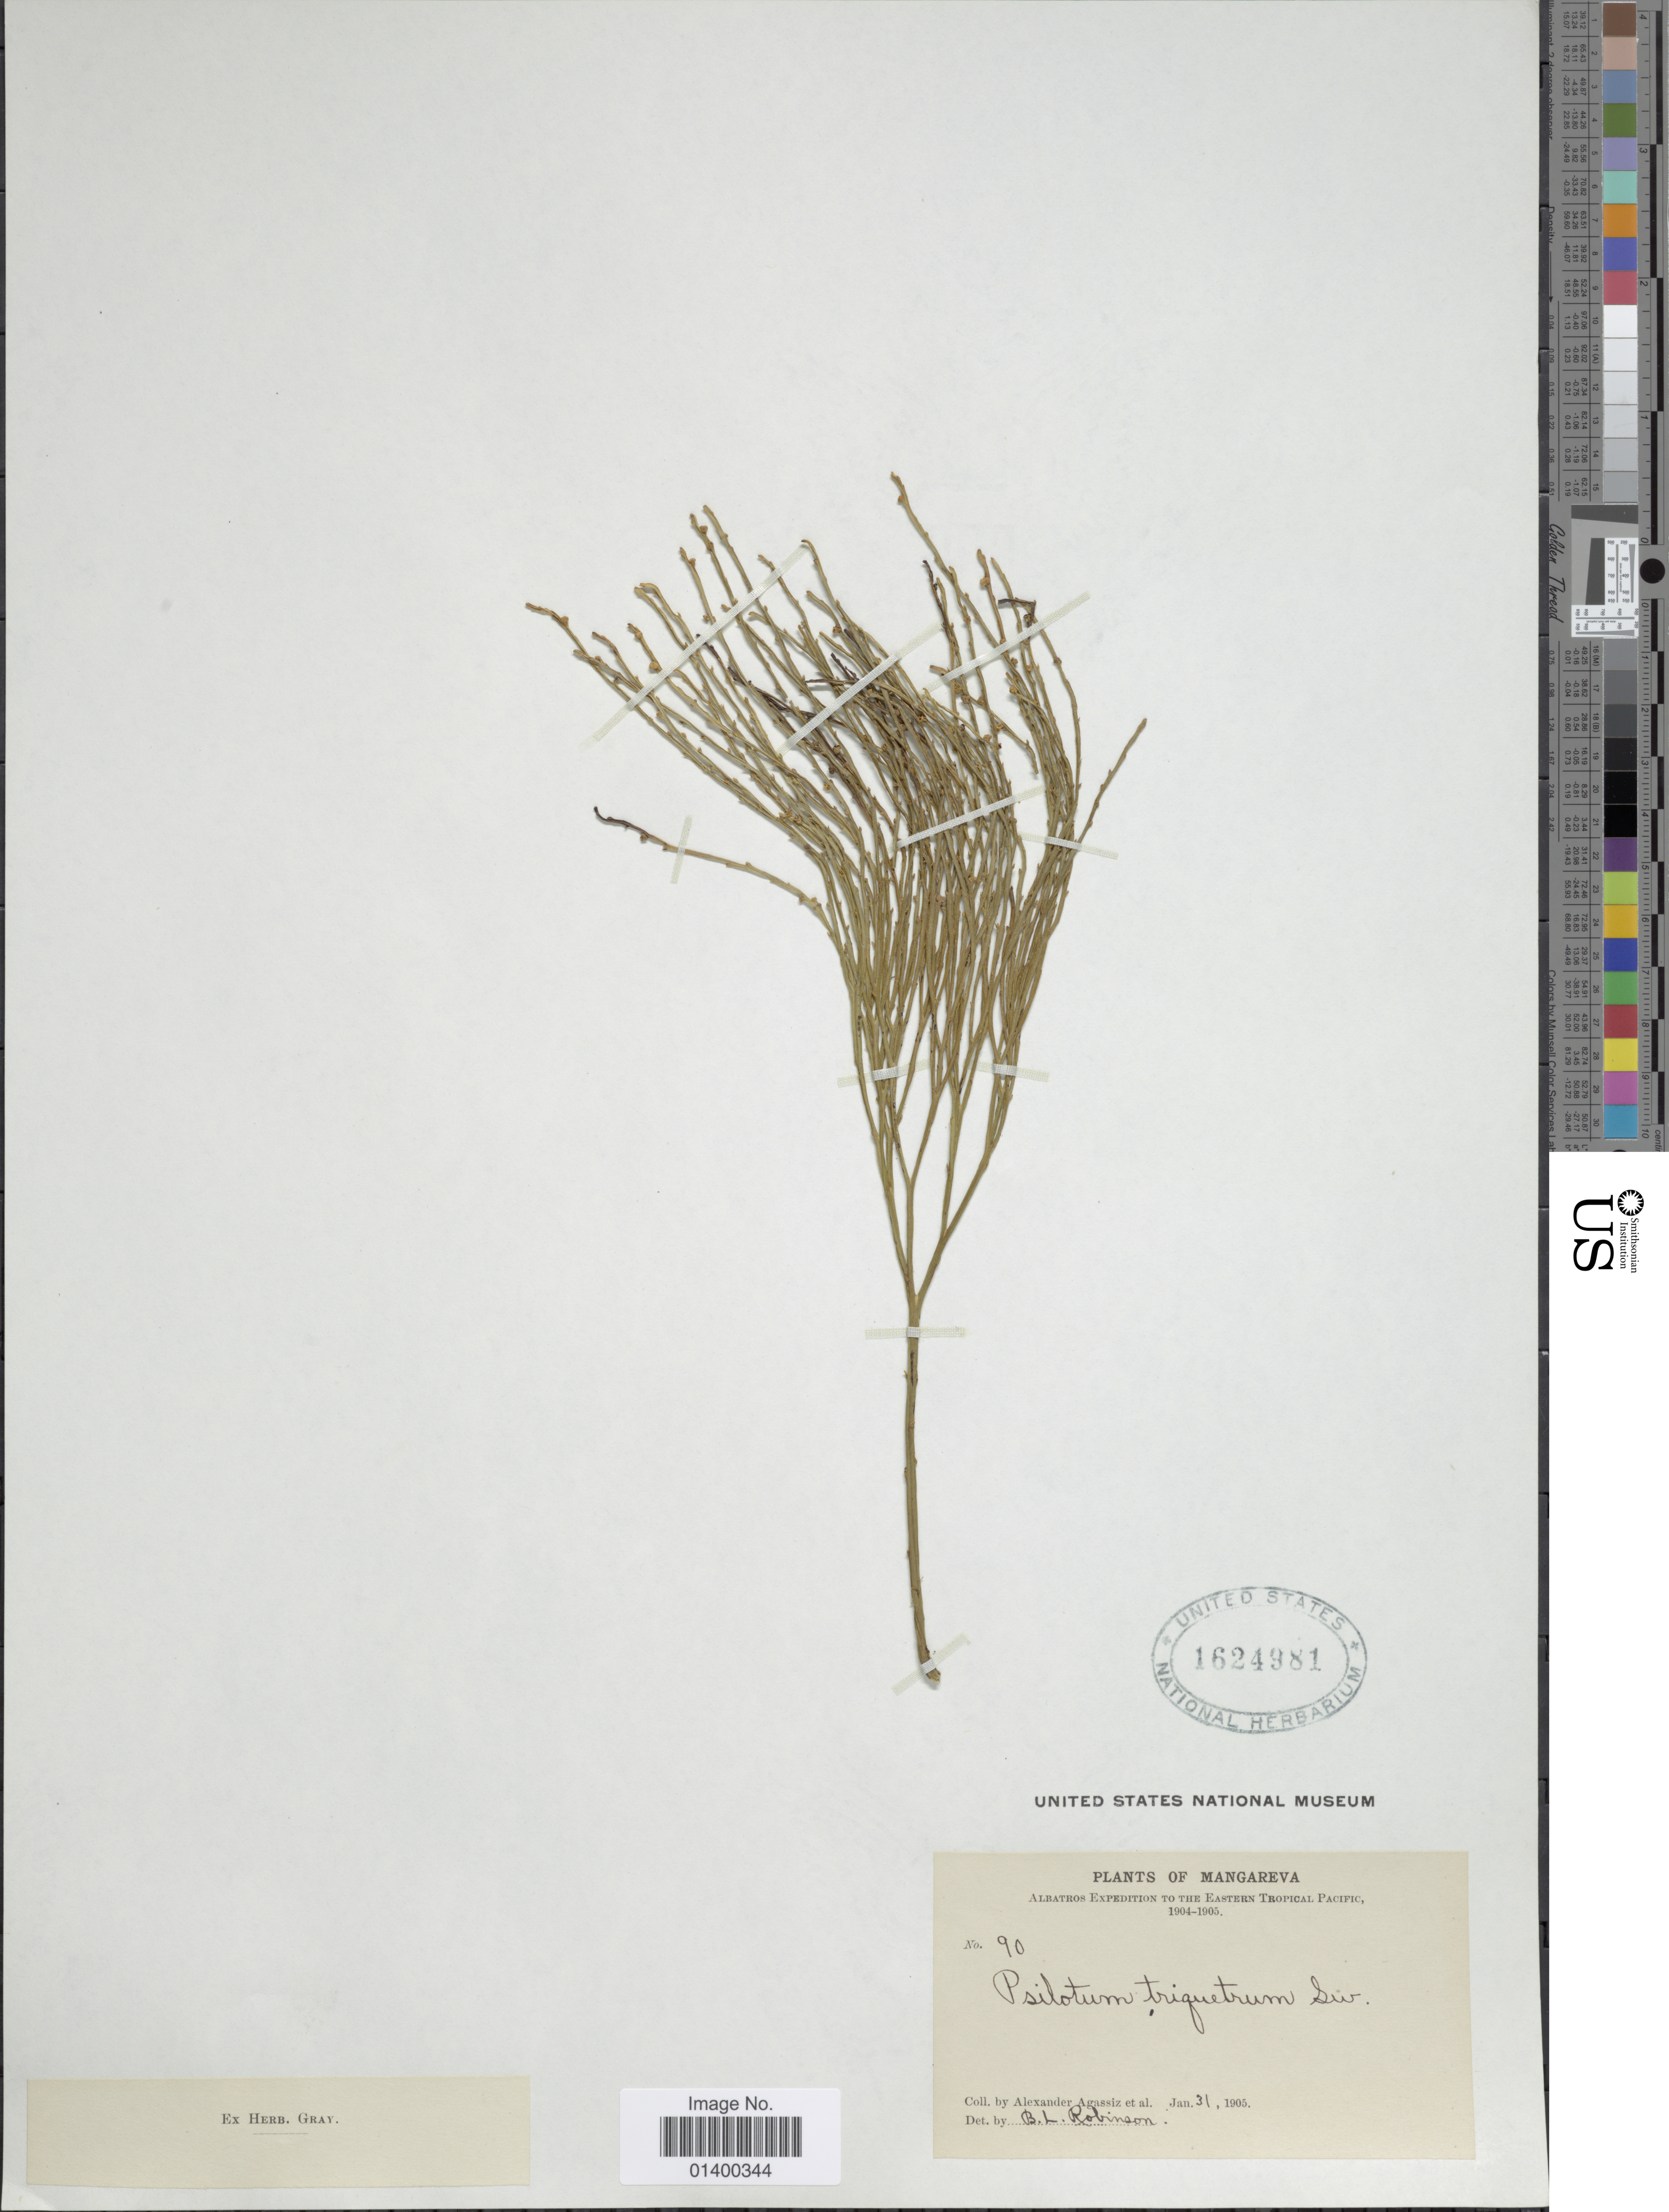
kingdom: Plantae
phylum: Tracheophyta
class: Polypodiopsida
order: Psilotales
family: Psilotaceae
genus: Psilotum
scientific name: Psilotum nudum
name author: (L.) P. Beauv.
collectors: A. E. Agassiz & et al.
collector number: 90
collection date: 1905-01-31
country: French Polynesia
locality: Mangareva, eastern tropical Pacific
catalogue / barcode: US 1624981